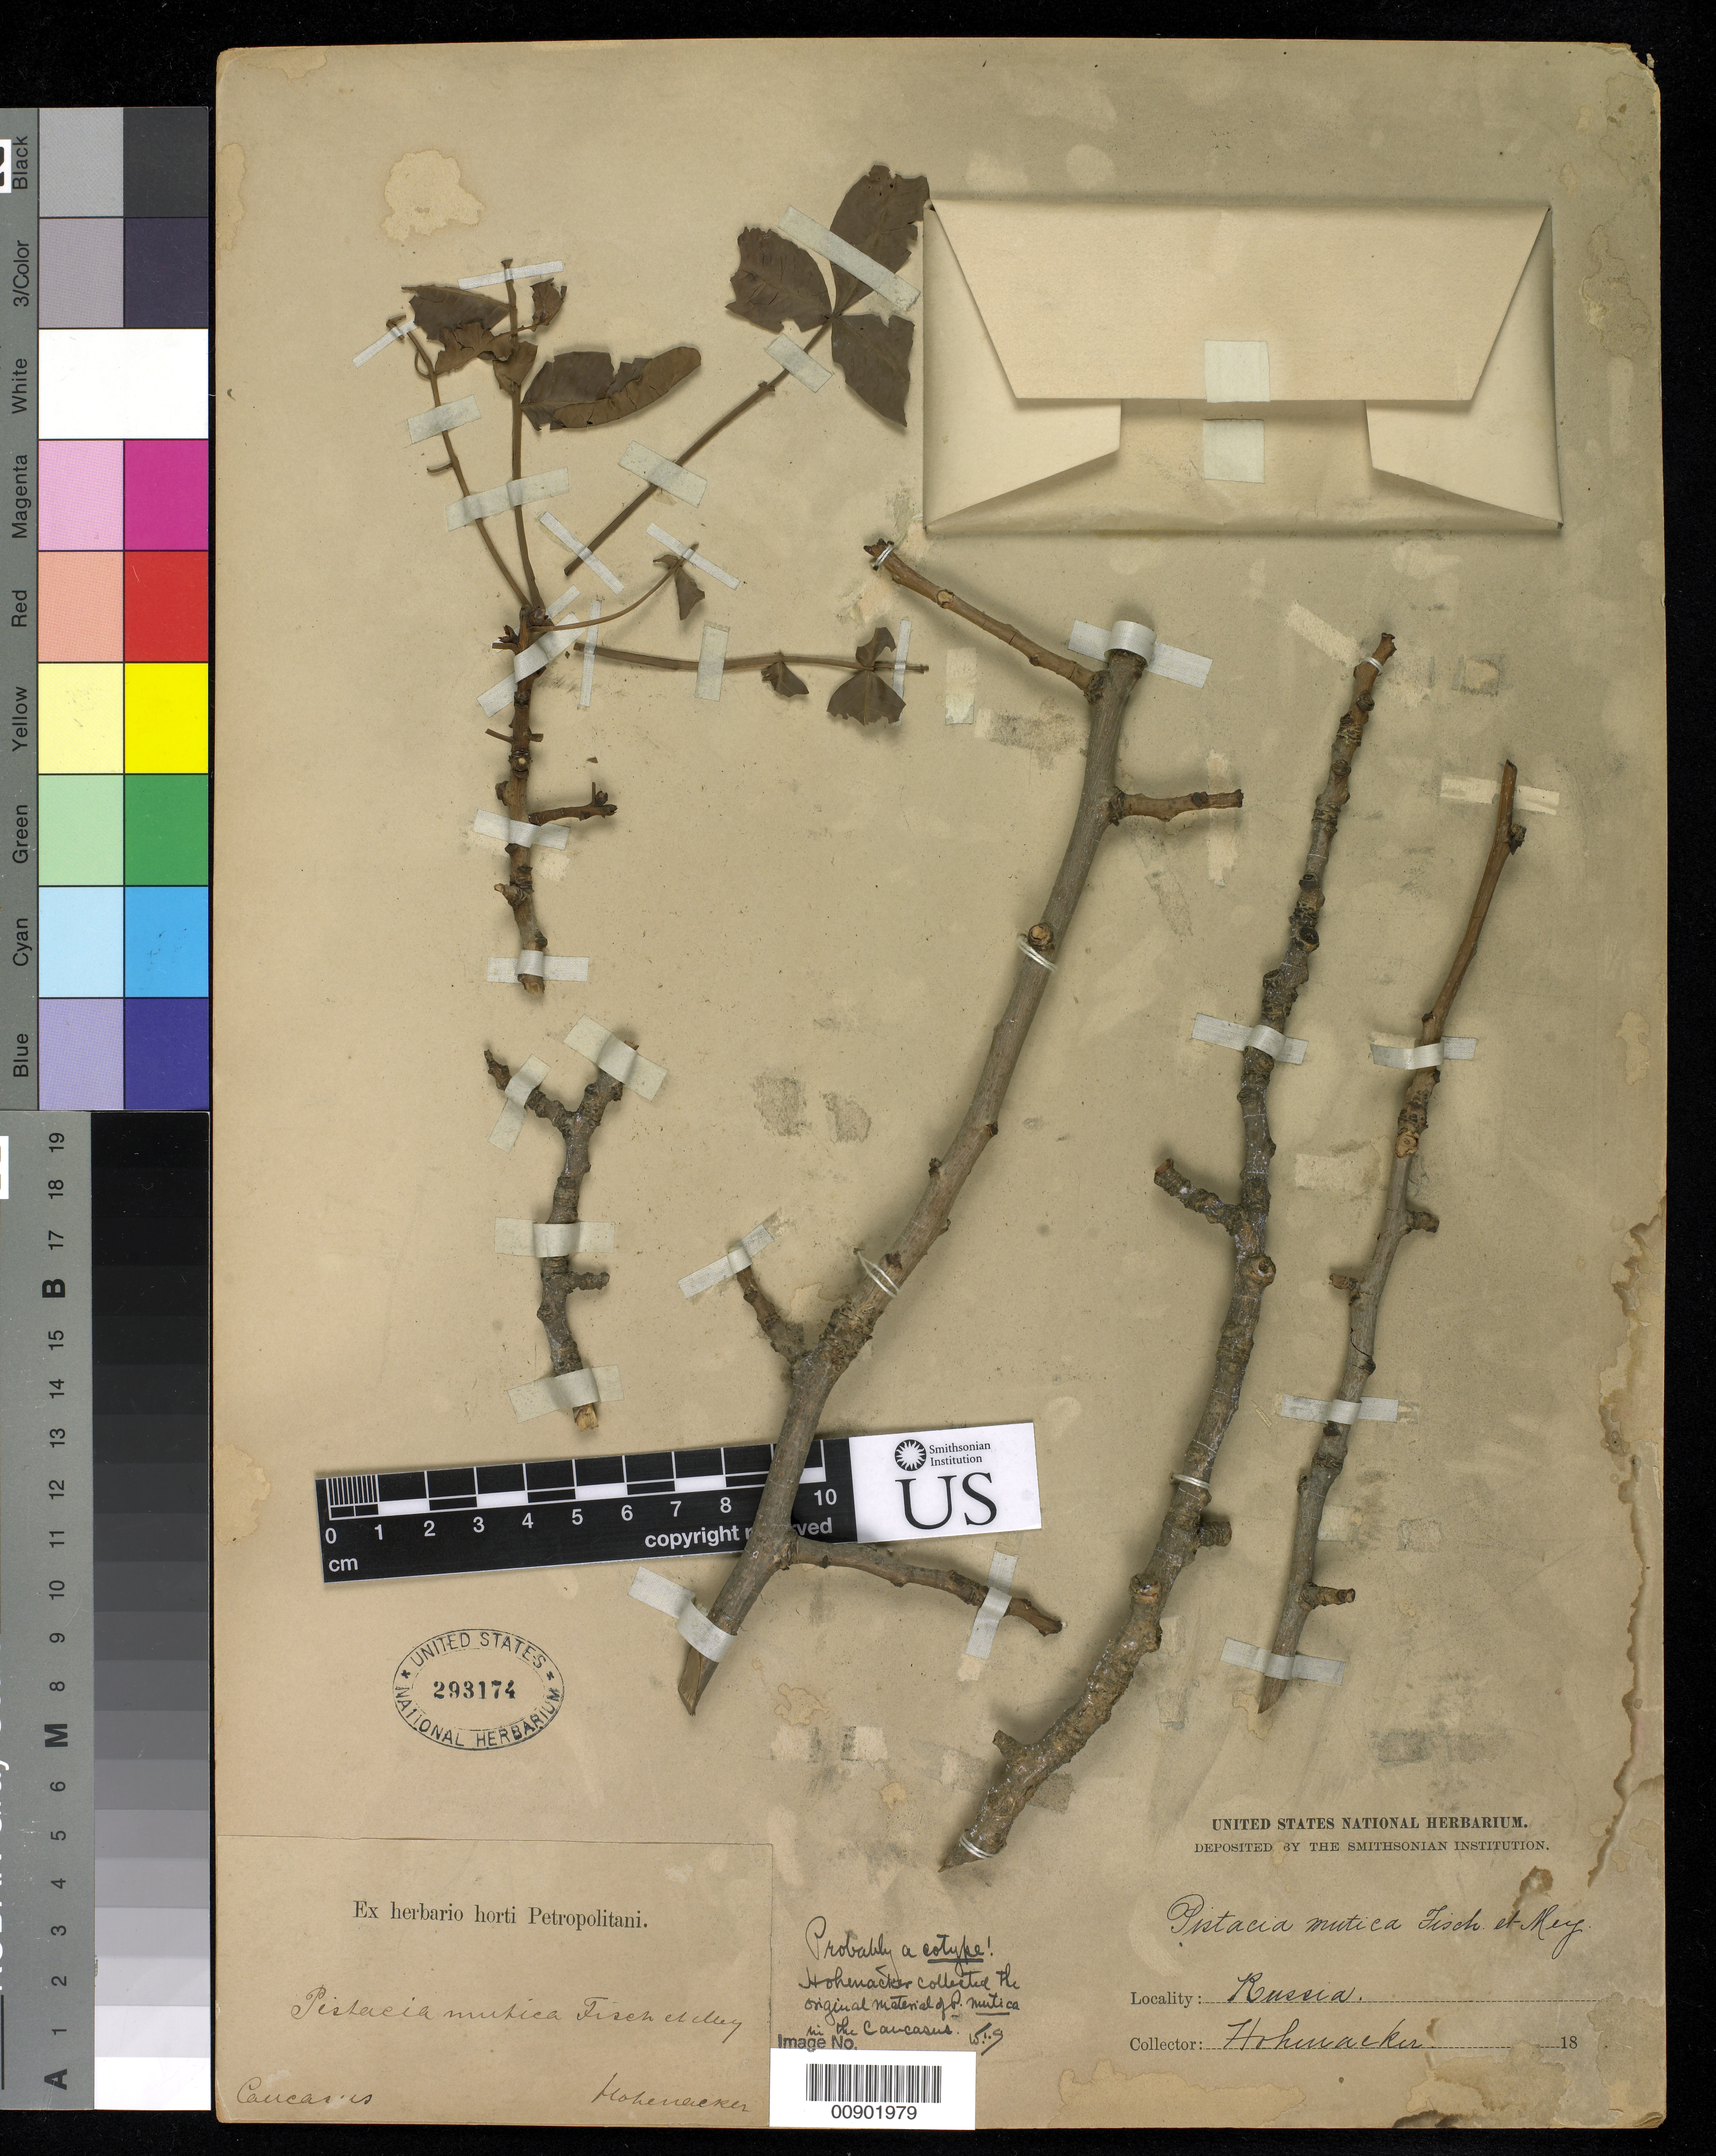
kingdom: Plantae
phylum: Tracheophyta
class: Magnoliopsida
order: Sapindales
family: Anacardiaceae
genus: Pistacia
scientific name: Pistacia mutica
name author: Fisch. & C.A. Mey.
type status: Possible Syntype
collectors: R. F. Hohenacker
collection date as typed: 18--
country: Russian Federation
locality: Caucasus.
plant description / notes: Currently accepted name as cited by Rechinger in Fl. Iran. 63: 3 (1969).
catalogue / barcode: US 293174